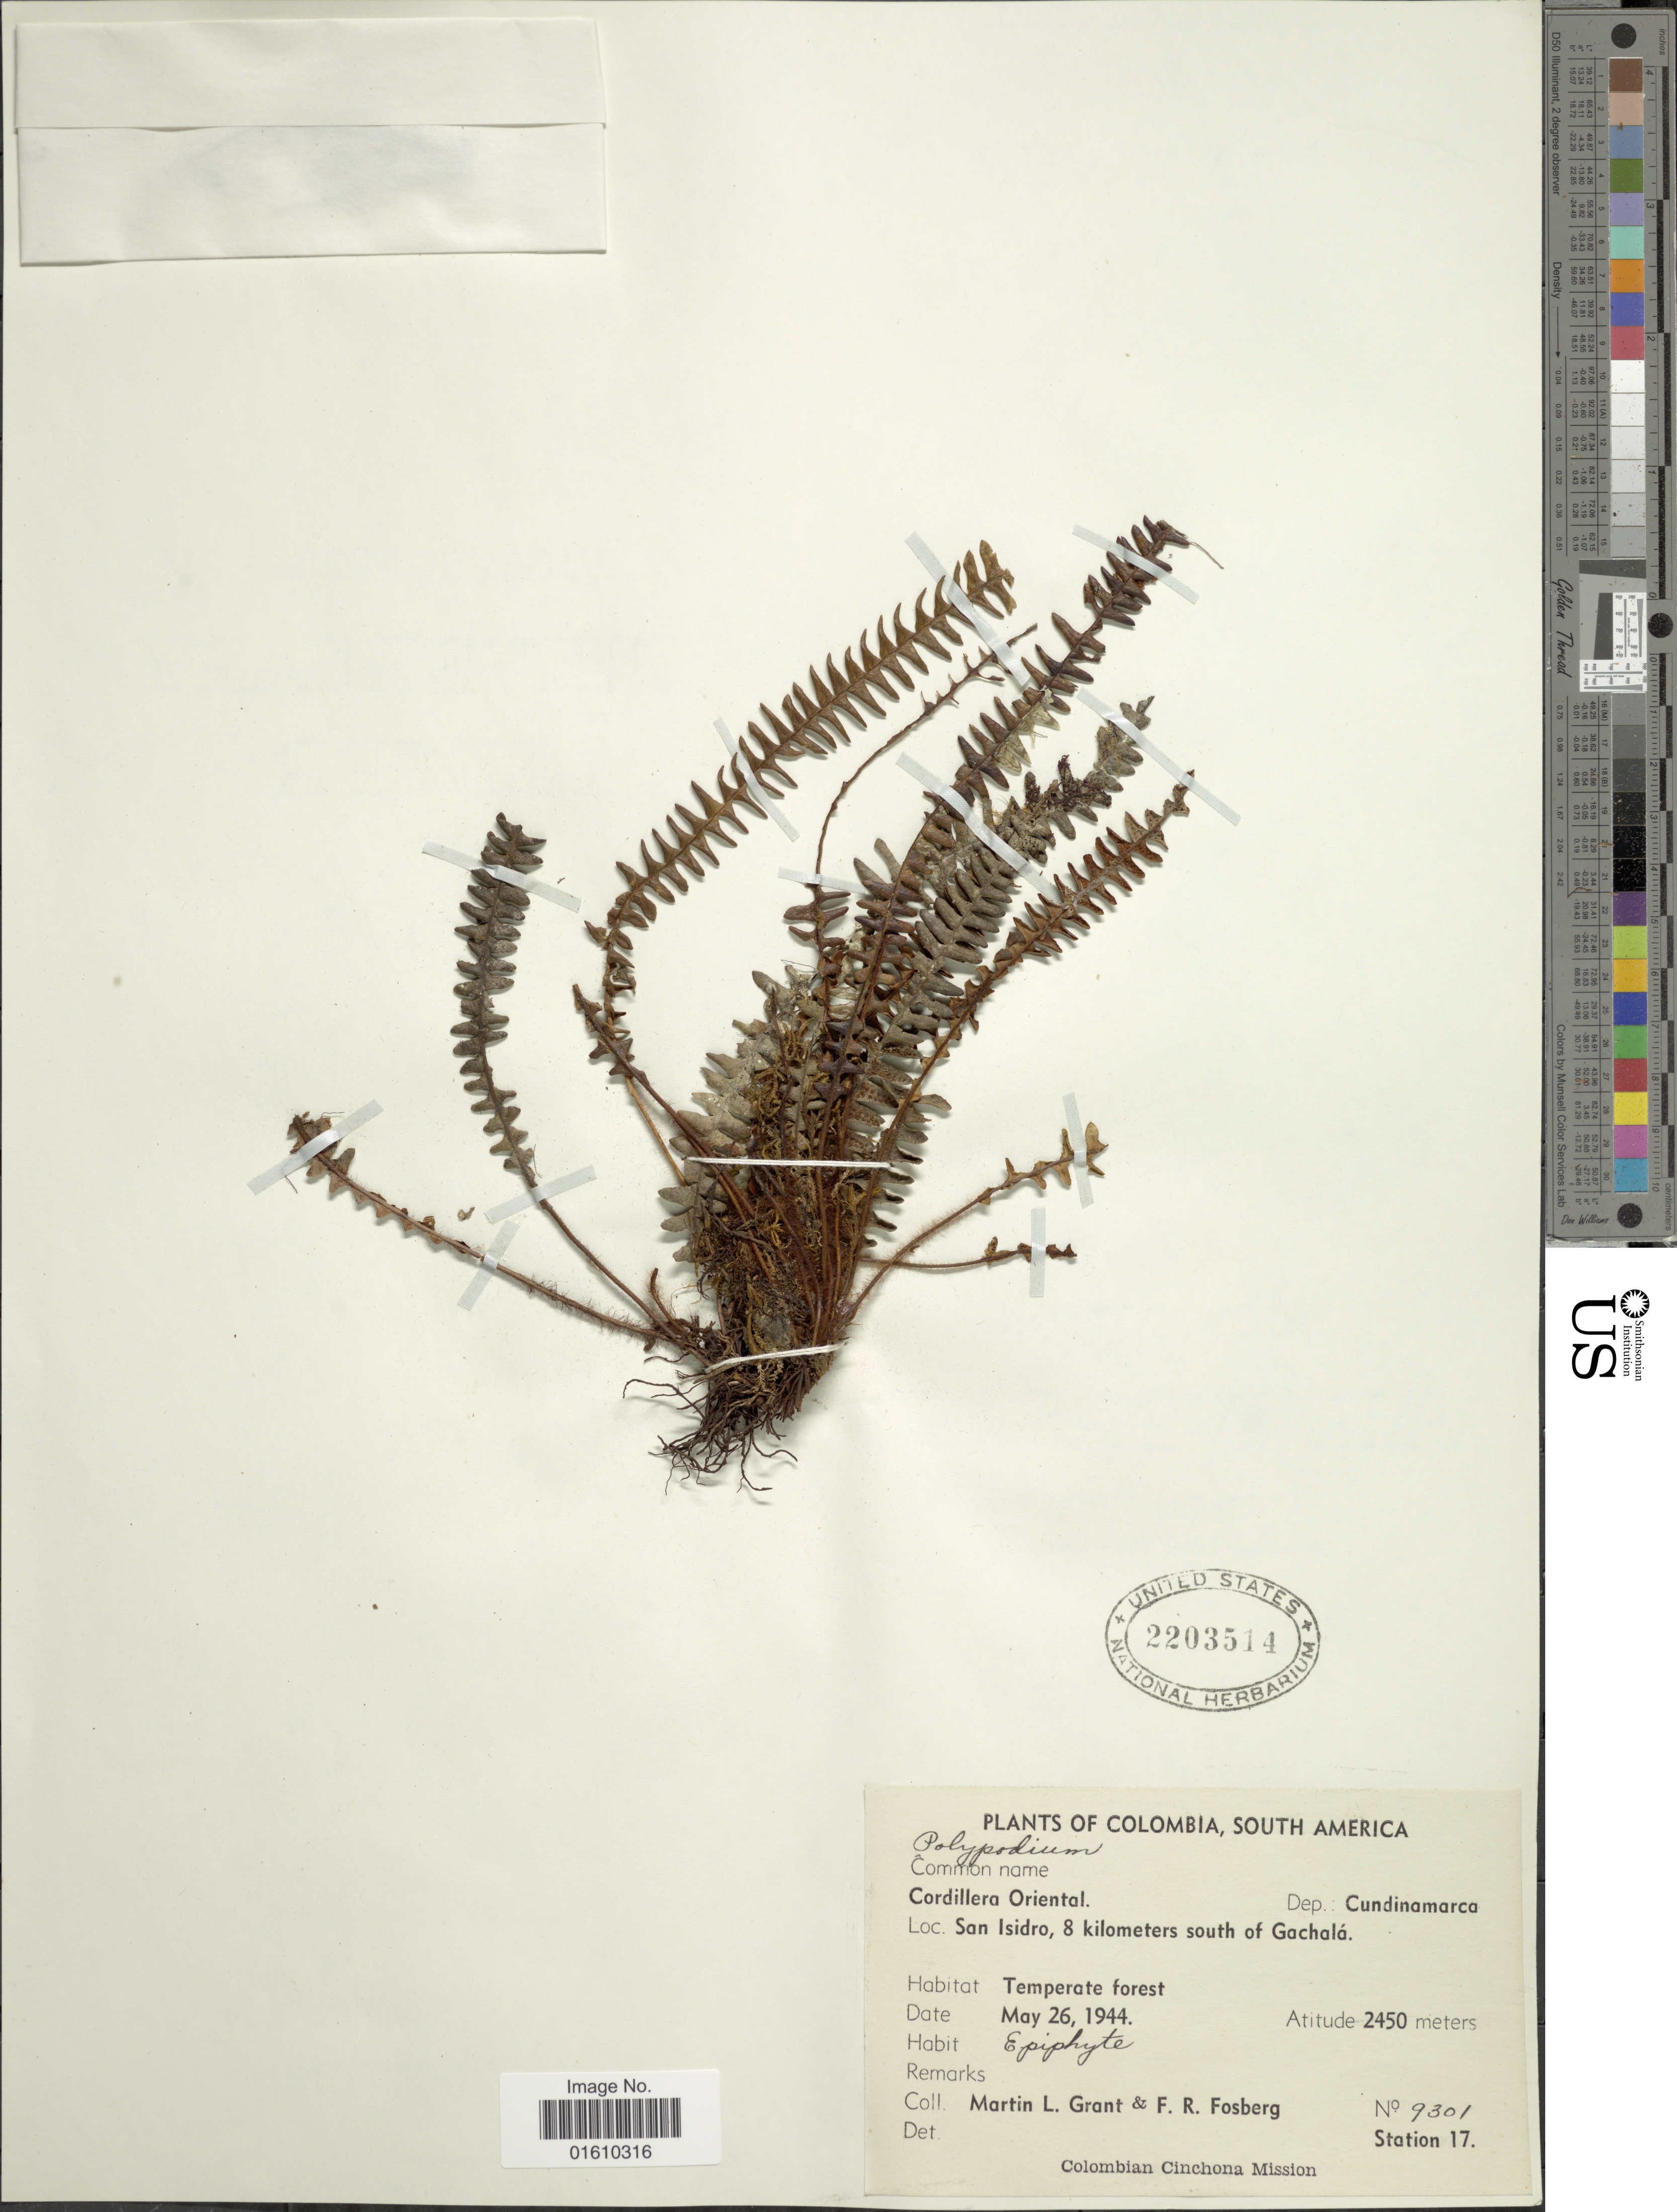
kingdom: Plantae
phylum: Tracheophyta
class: Polypodiopsida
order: Polypodiales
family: Polypodiaceae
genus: Melpomene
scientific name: Melpomene sp.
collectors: M. L. Grant & F. R. Fosberg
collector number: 9301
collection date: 1944-05-26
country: Colombia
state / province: Cundinamarca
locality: Cordillera Oriental, San Isidro, 8 kilometers south of Gachalá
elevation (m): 2450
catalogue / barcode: US 2203514